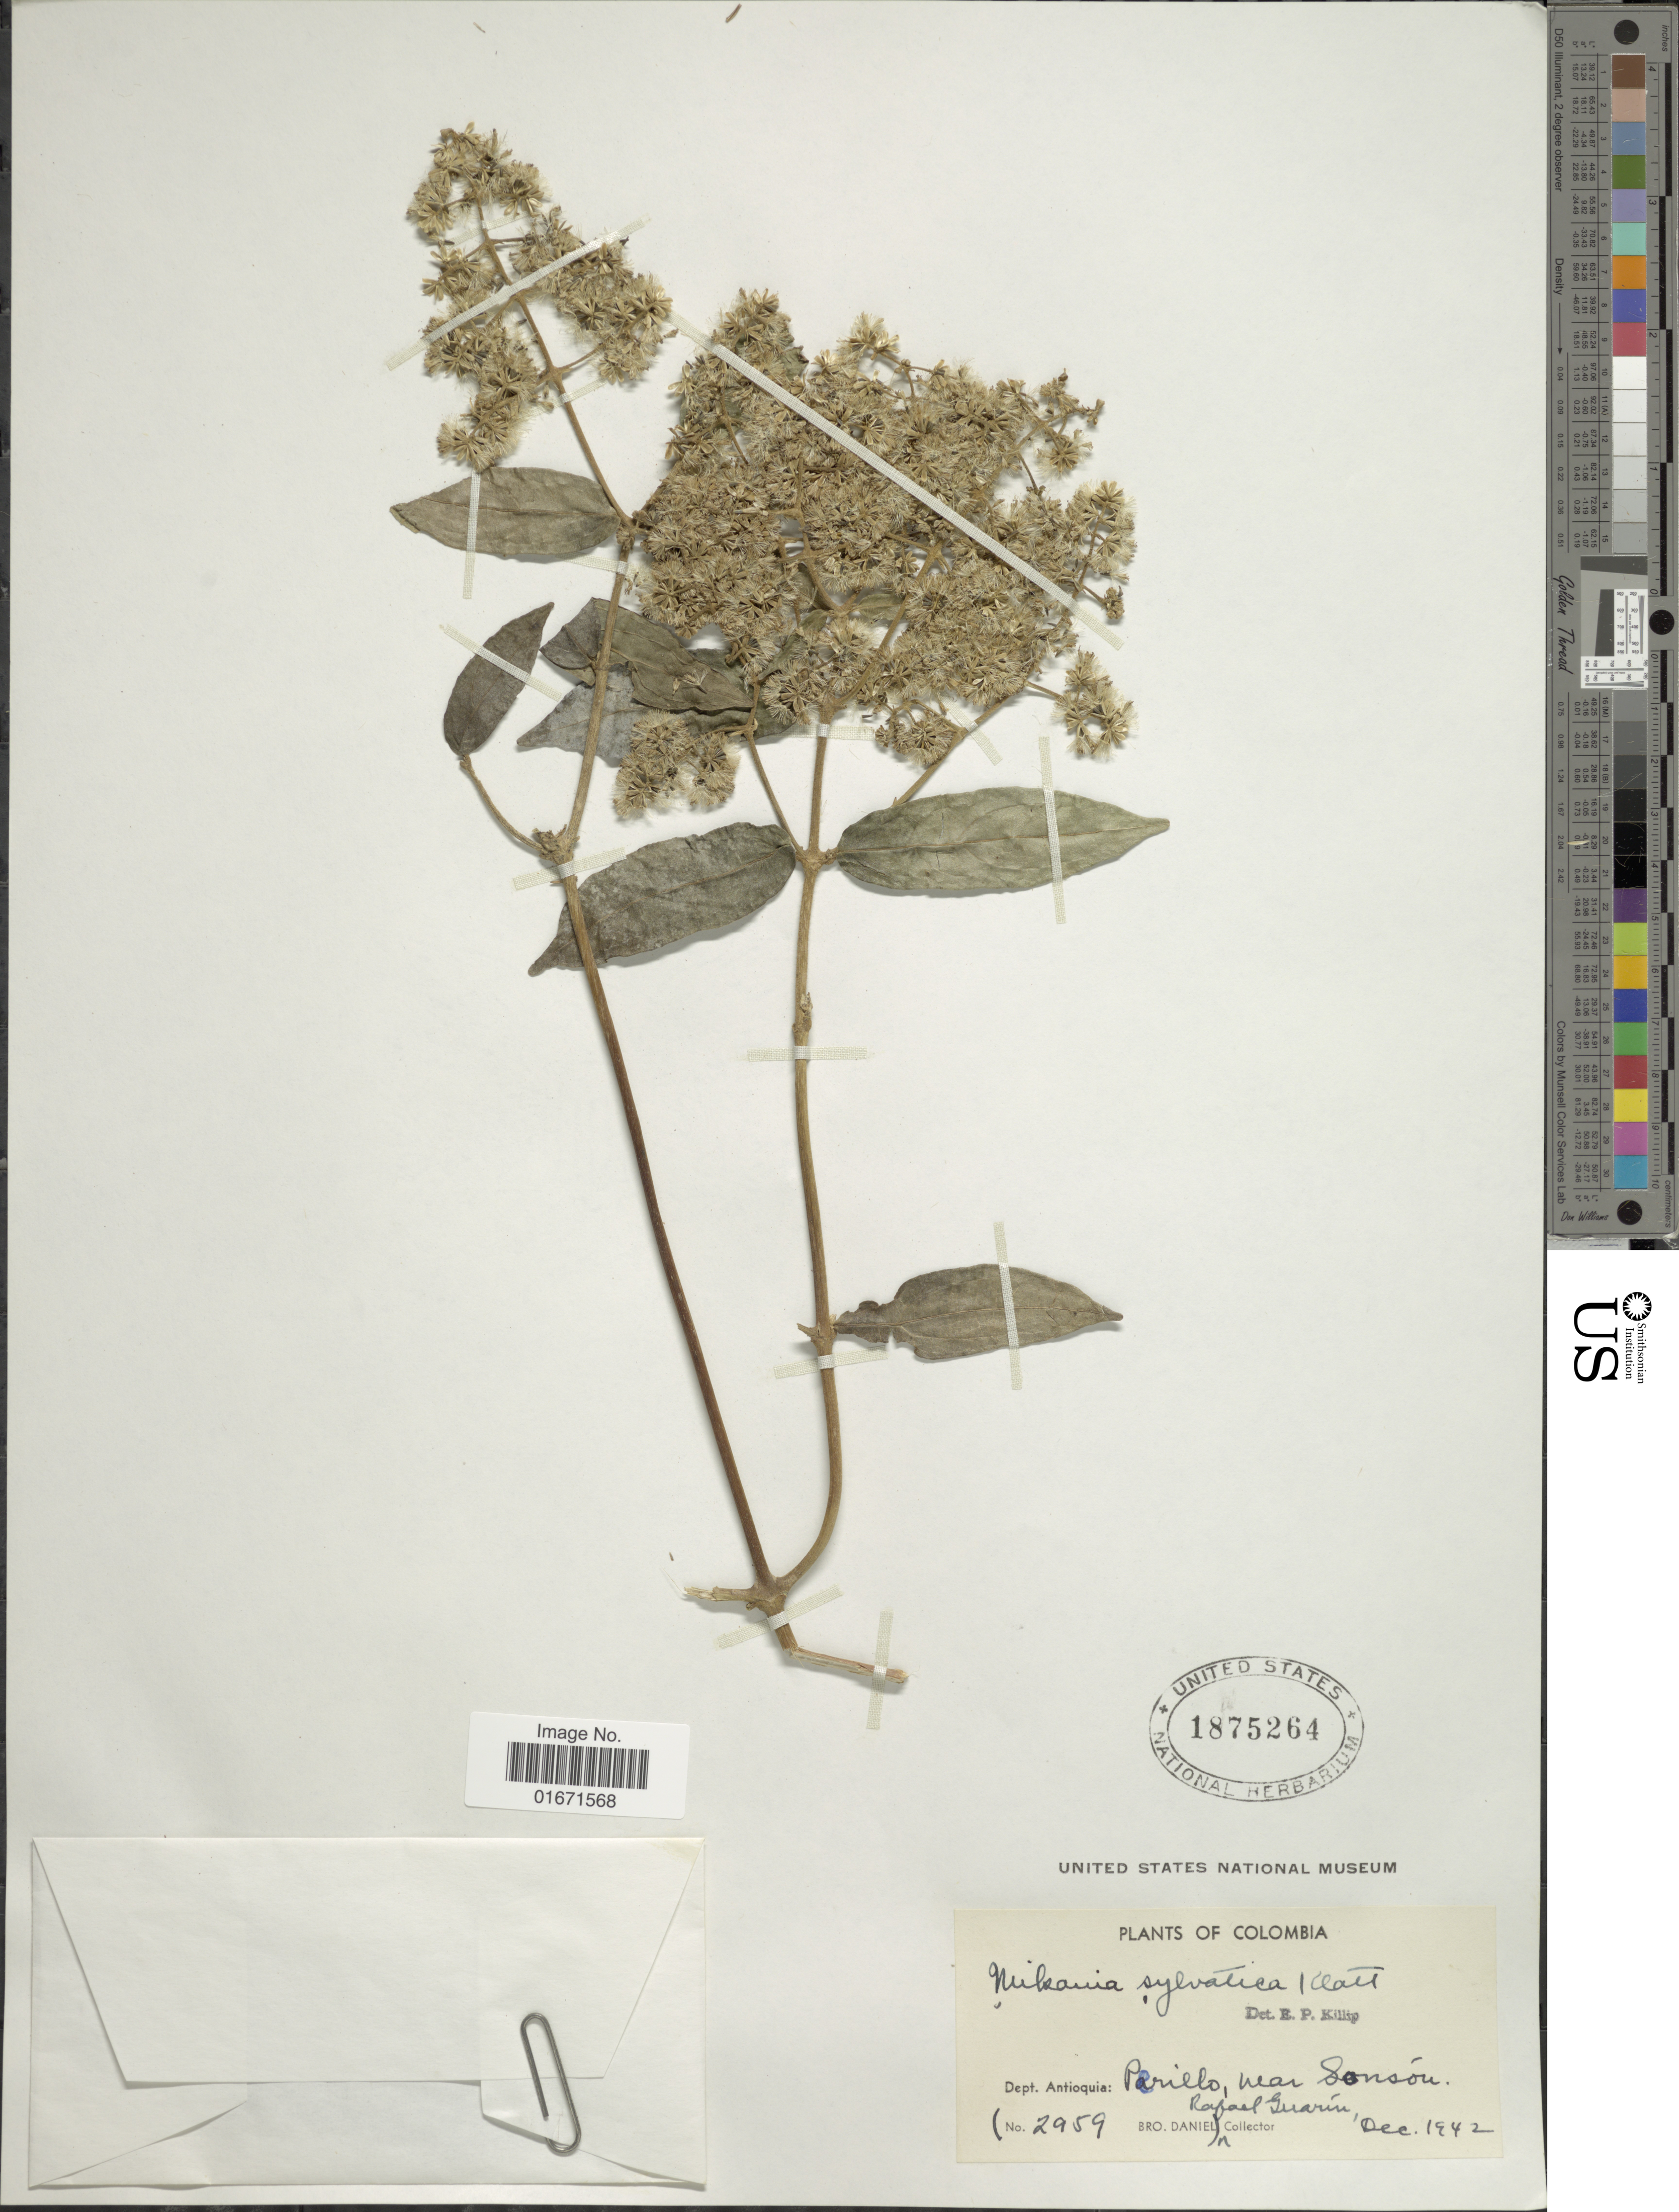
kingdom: Plantae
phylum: Tracheophyta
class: Magnoliopsida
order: Asterales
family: Asteraceae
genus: Mikania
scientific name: Mikania sylvatica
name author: Klatt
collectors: Bro. Daniel & R. Guarin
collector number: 2959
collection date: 1942-12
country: Colombia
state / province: Antioquia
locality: Dept. Antioquia: Parillo, near Sonsón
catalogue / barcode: US 1875264